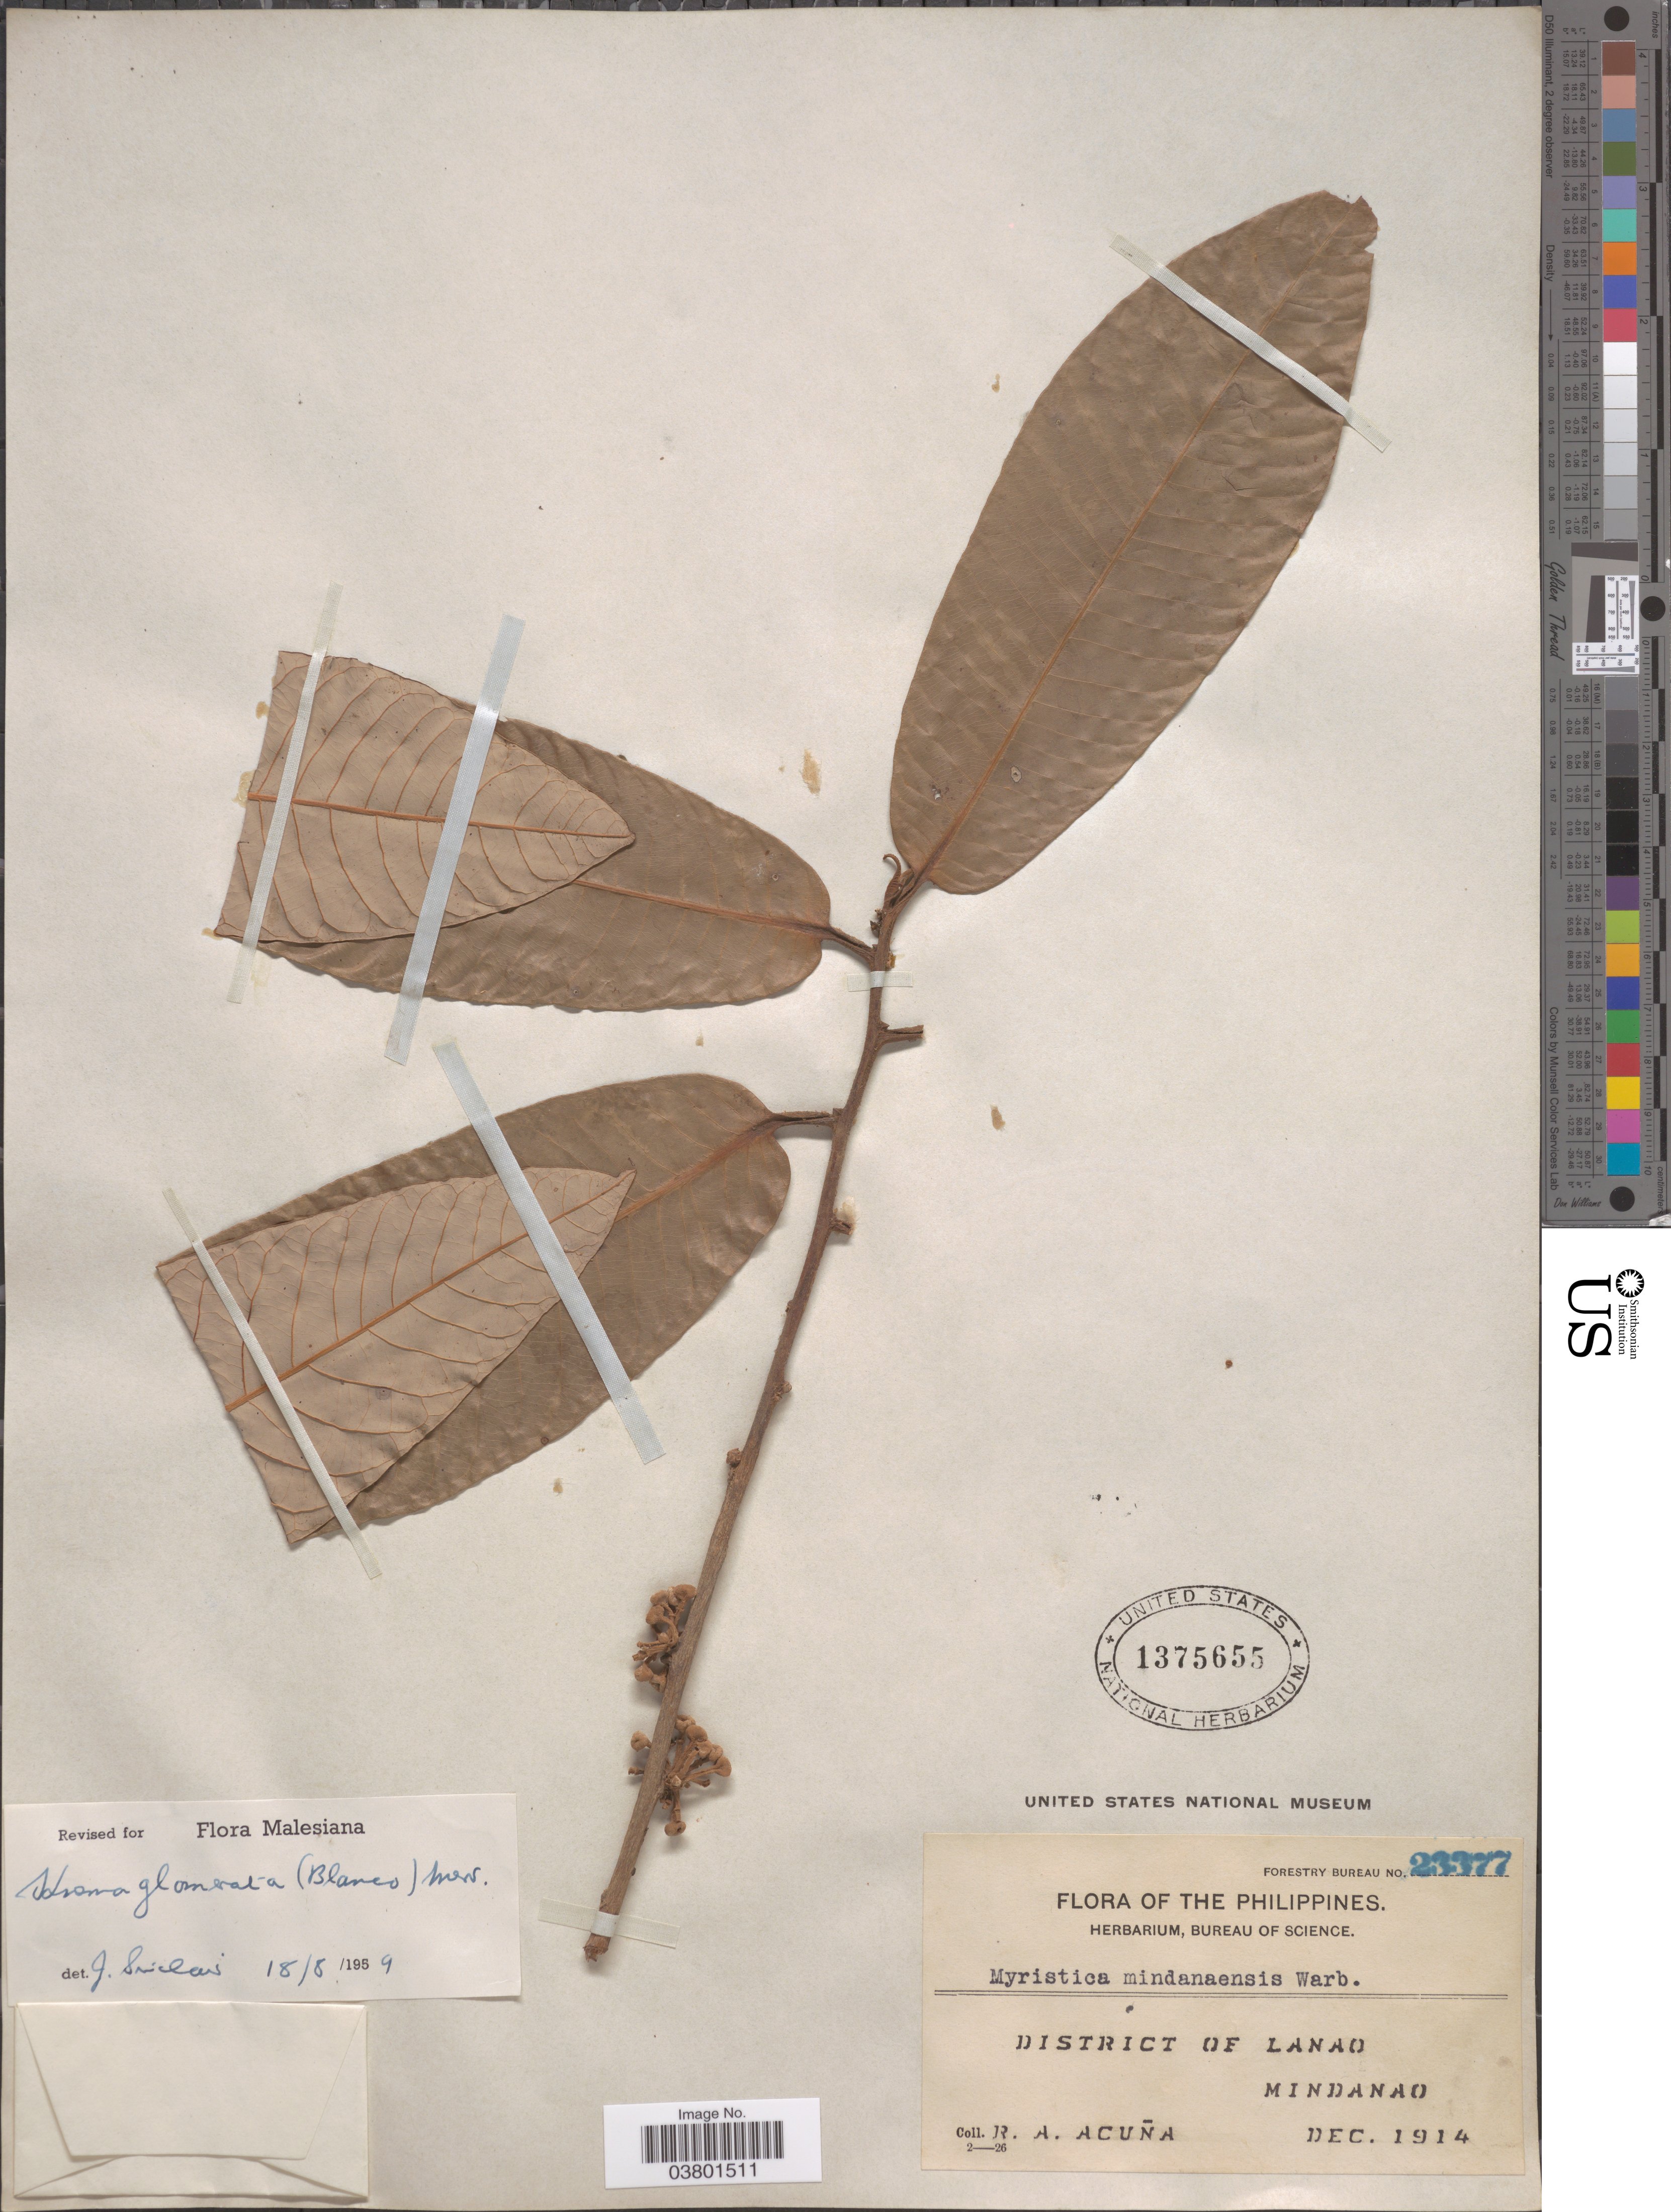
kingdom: Plantae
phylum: Tracheophyta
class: Magnoliopsida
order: Magnoliales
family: Myristicaceae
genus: Knema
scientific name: Knema glomerata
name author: (Blanco) Merr.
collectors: R. A. Acuña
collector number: Forestry Bureau 23377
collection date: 1914-12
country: Philippines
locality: District of Lanao. Mndanao.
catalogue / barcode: US 1375655